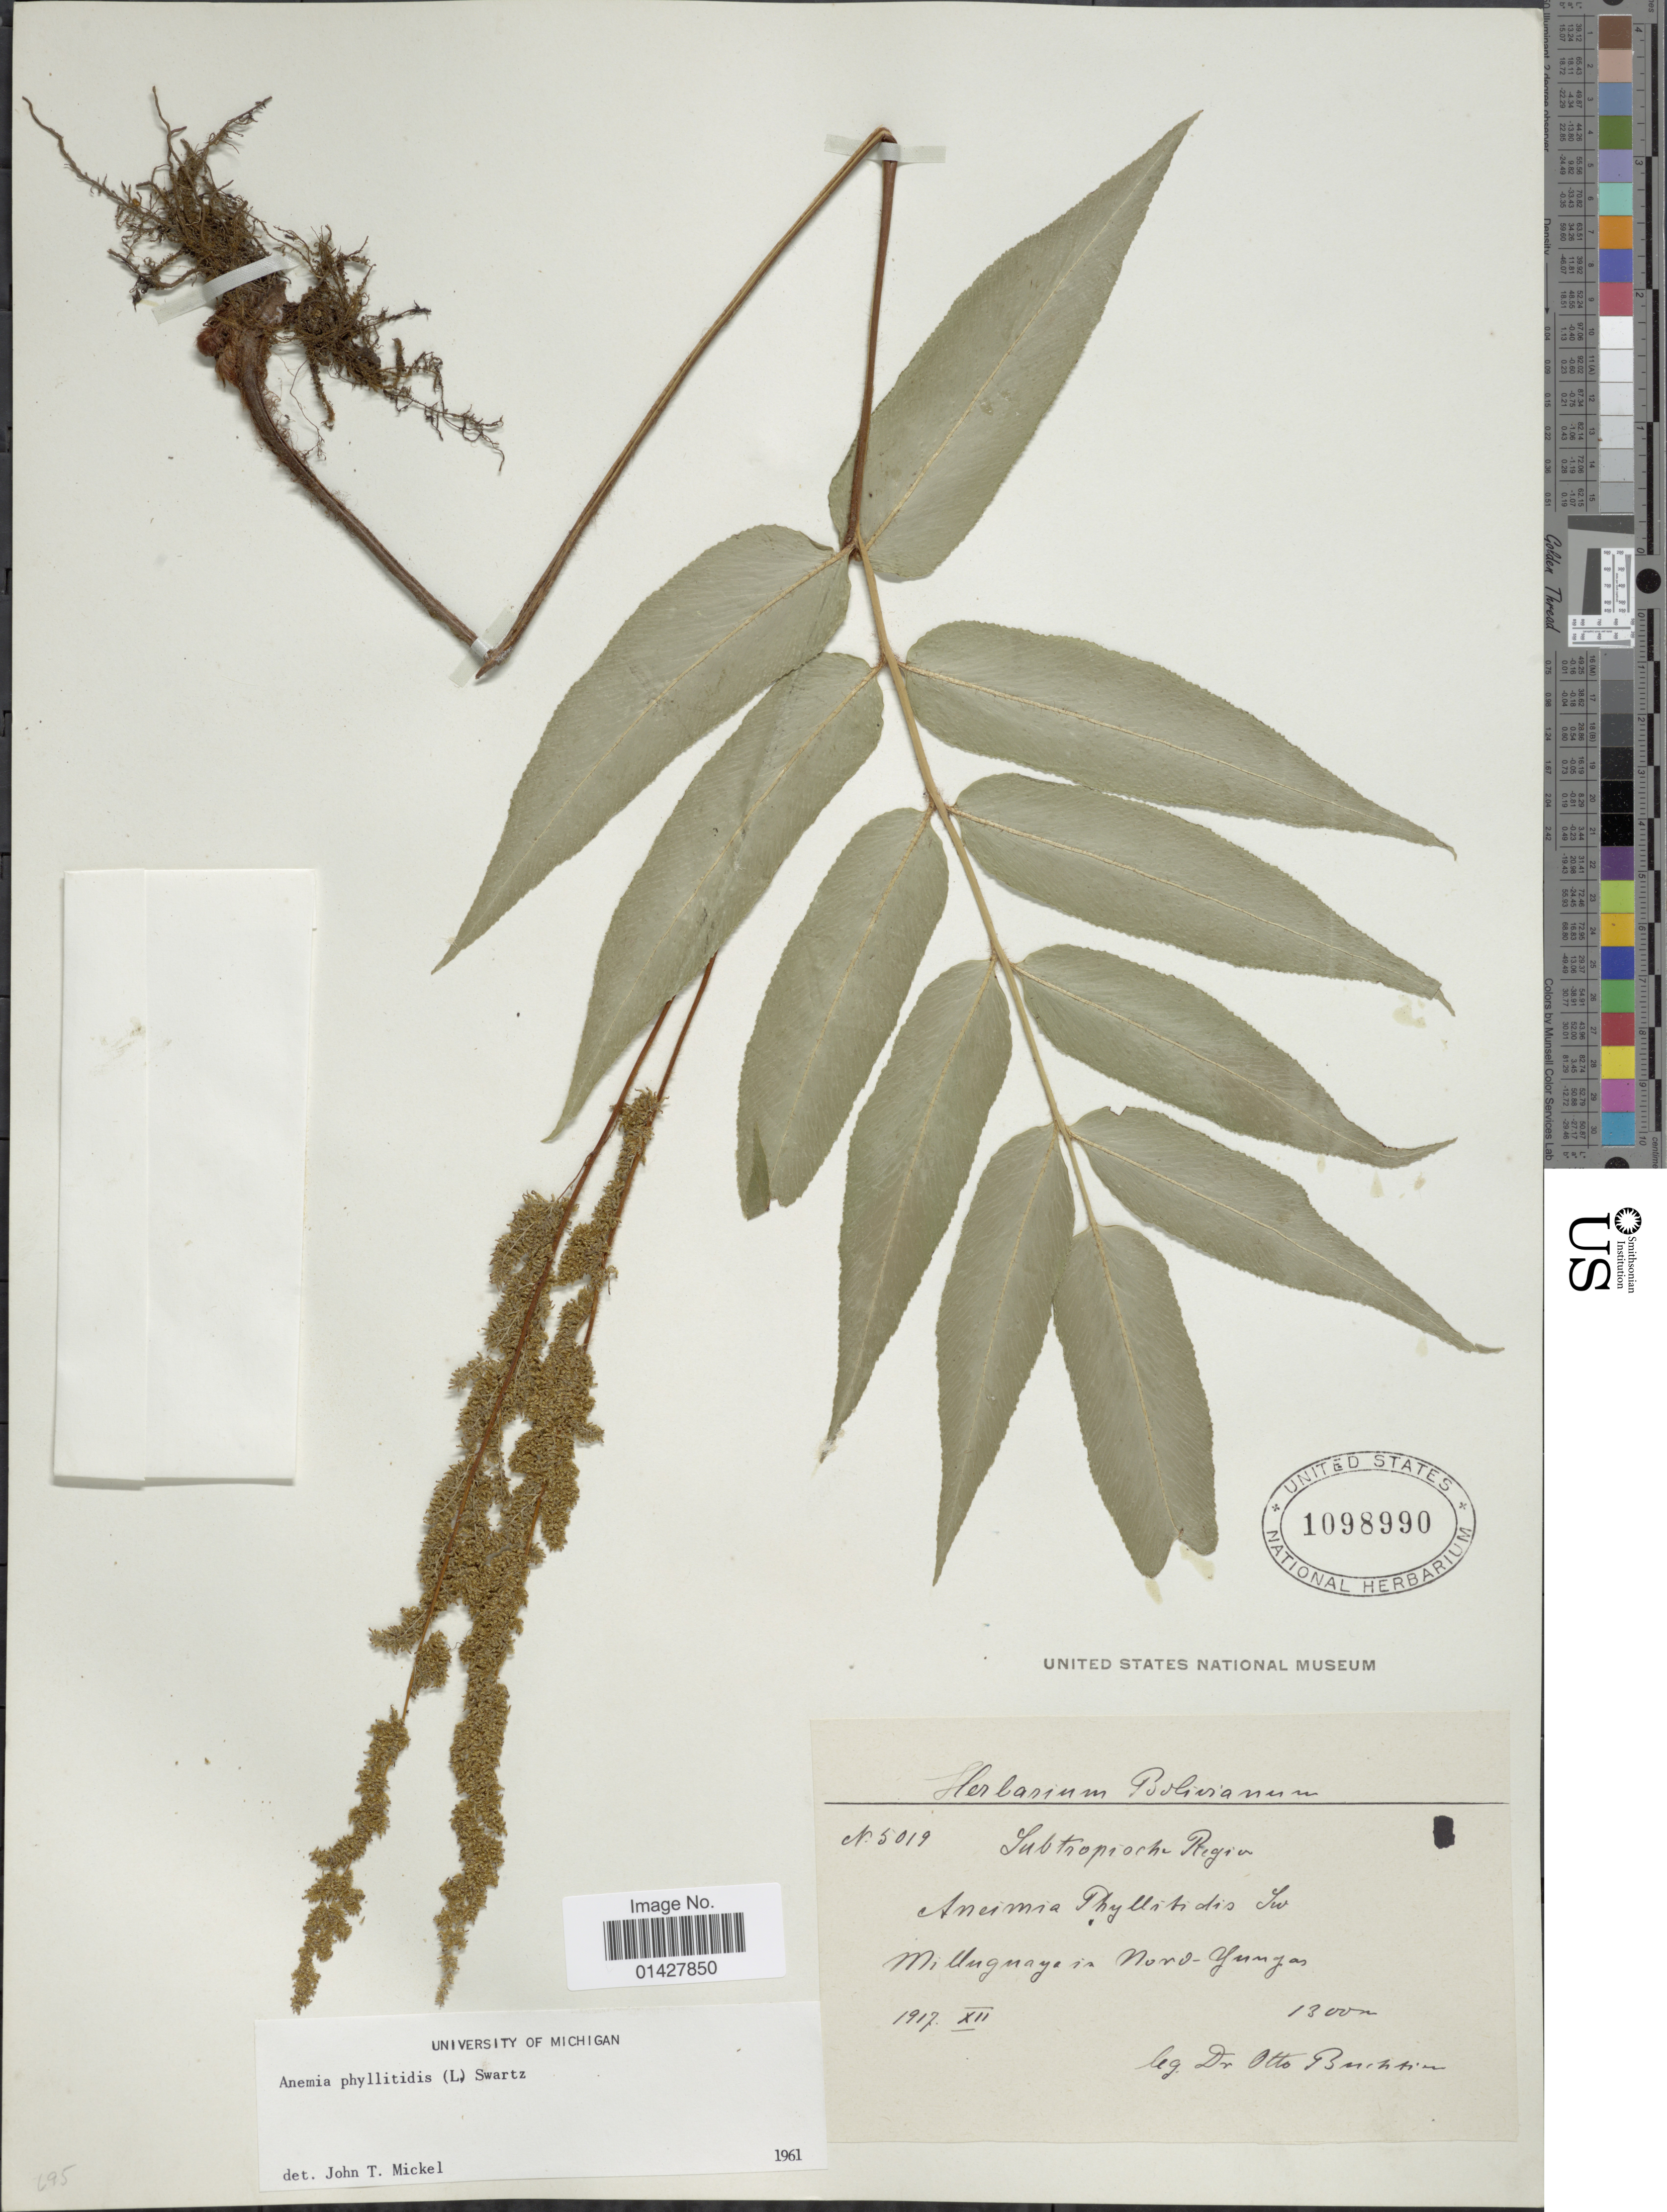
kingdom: Plantae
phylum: Tracheophyta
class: Polypodiopsida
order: Schizaeales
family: Anemiaceae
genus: Anemia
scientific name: Anemia phyllitidis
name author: (L.) Sw.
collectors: O. Buchtien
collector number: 5019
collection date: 1917-12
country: Bolivia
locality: Milluhnayaia Nord - Yungas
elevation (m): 1300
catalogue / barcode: US 1098990